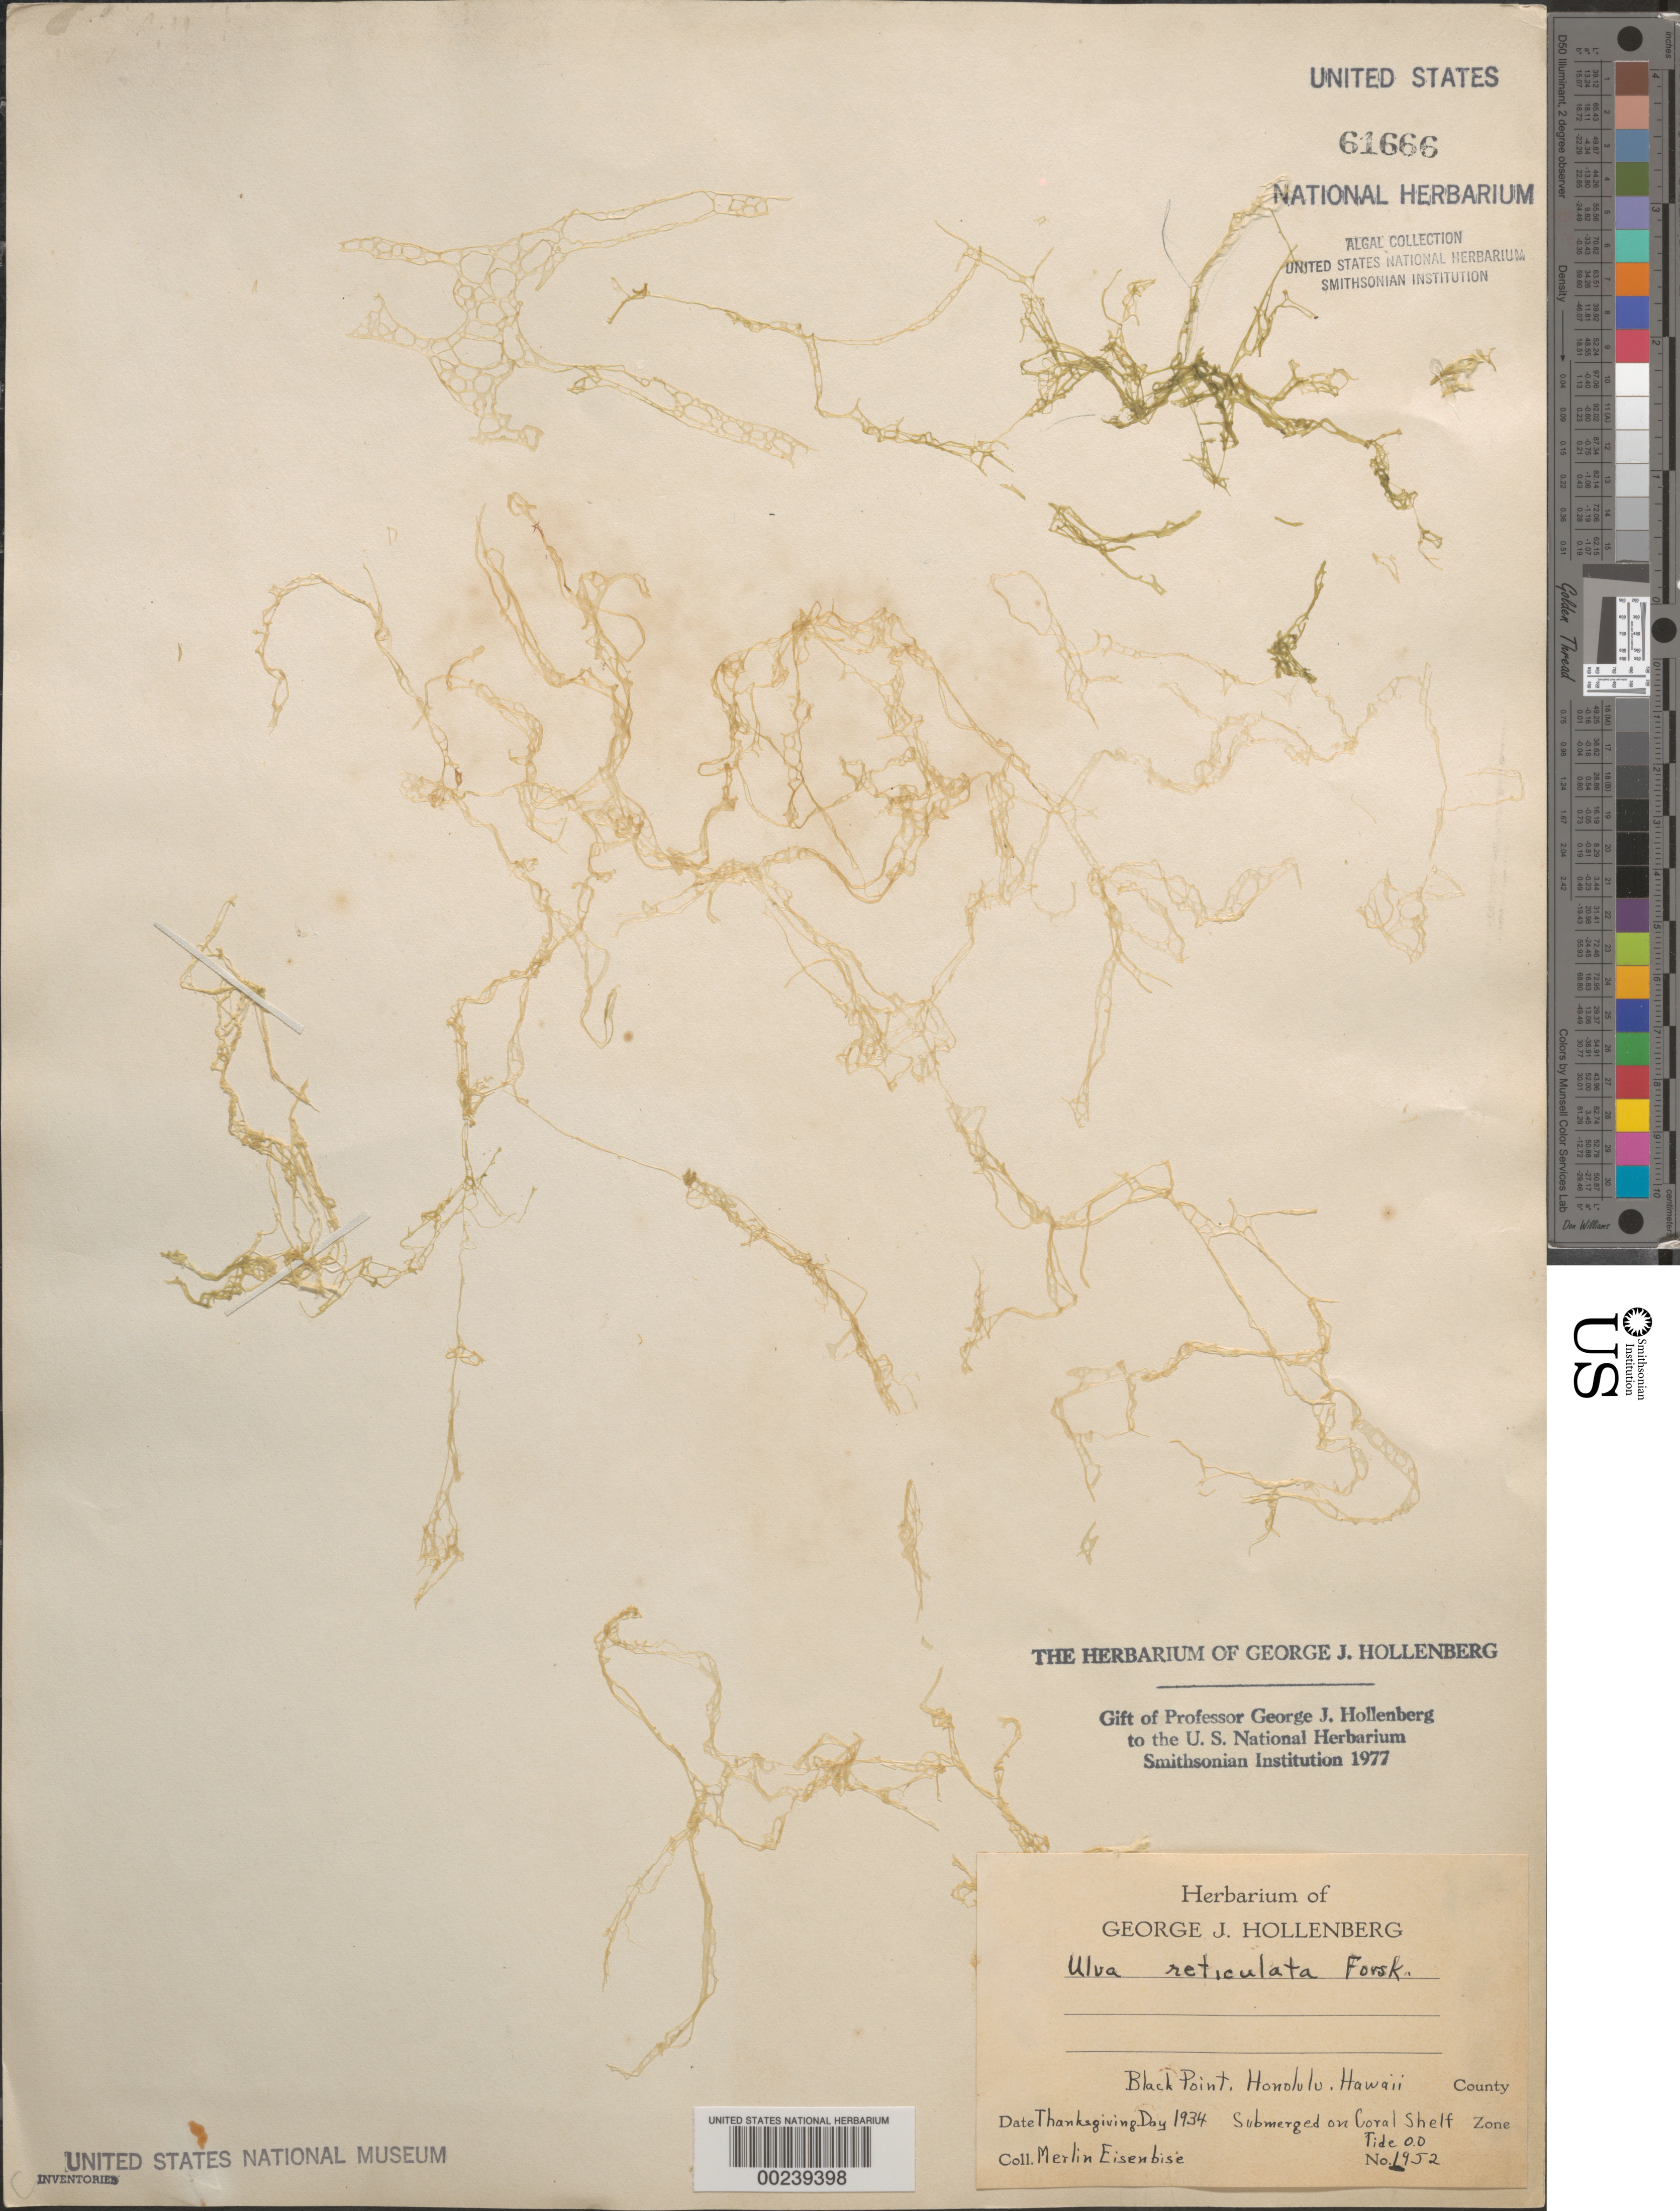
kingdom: Plantae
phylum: Chlorophyta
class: Ulvophyceae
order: Ulvales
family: Ulvaceae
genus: Ulva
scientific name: Ulva reticulata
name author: Forssk.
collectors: M. Eisenbise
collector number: GJH 1952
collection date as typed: Nov 1934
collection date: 1934-11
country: United States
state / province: Hawaii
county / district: Honolulu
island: Oahu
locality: Honolulu, Black Point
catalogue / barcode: US 61666